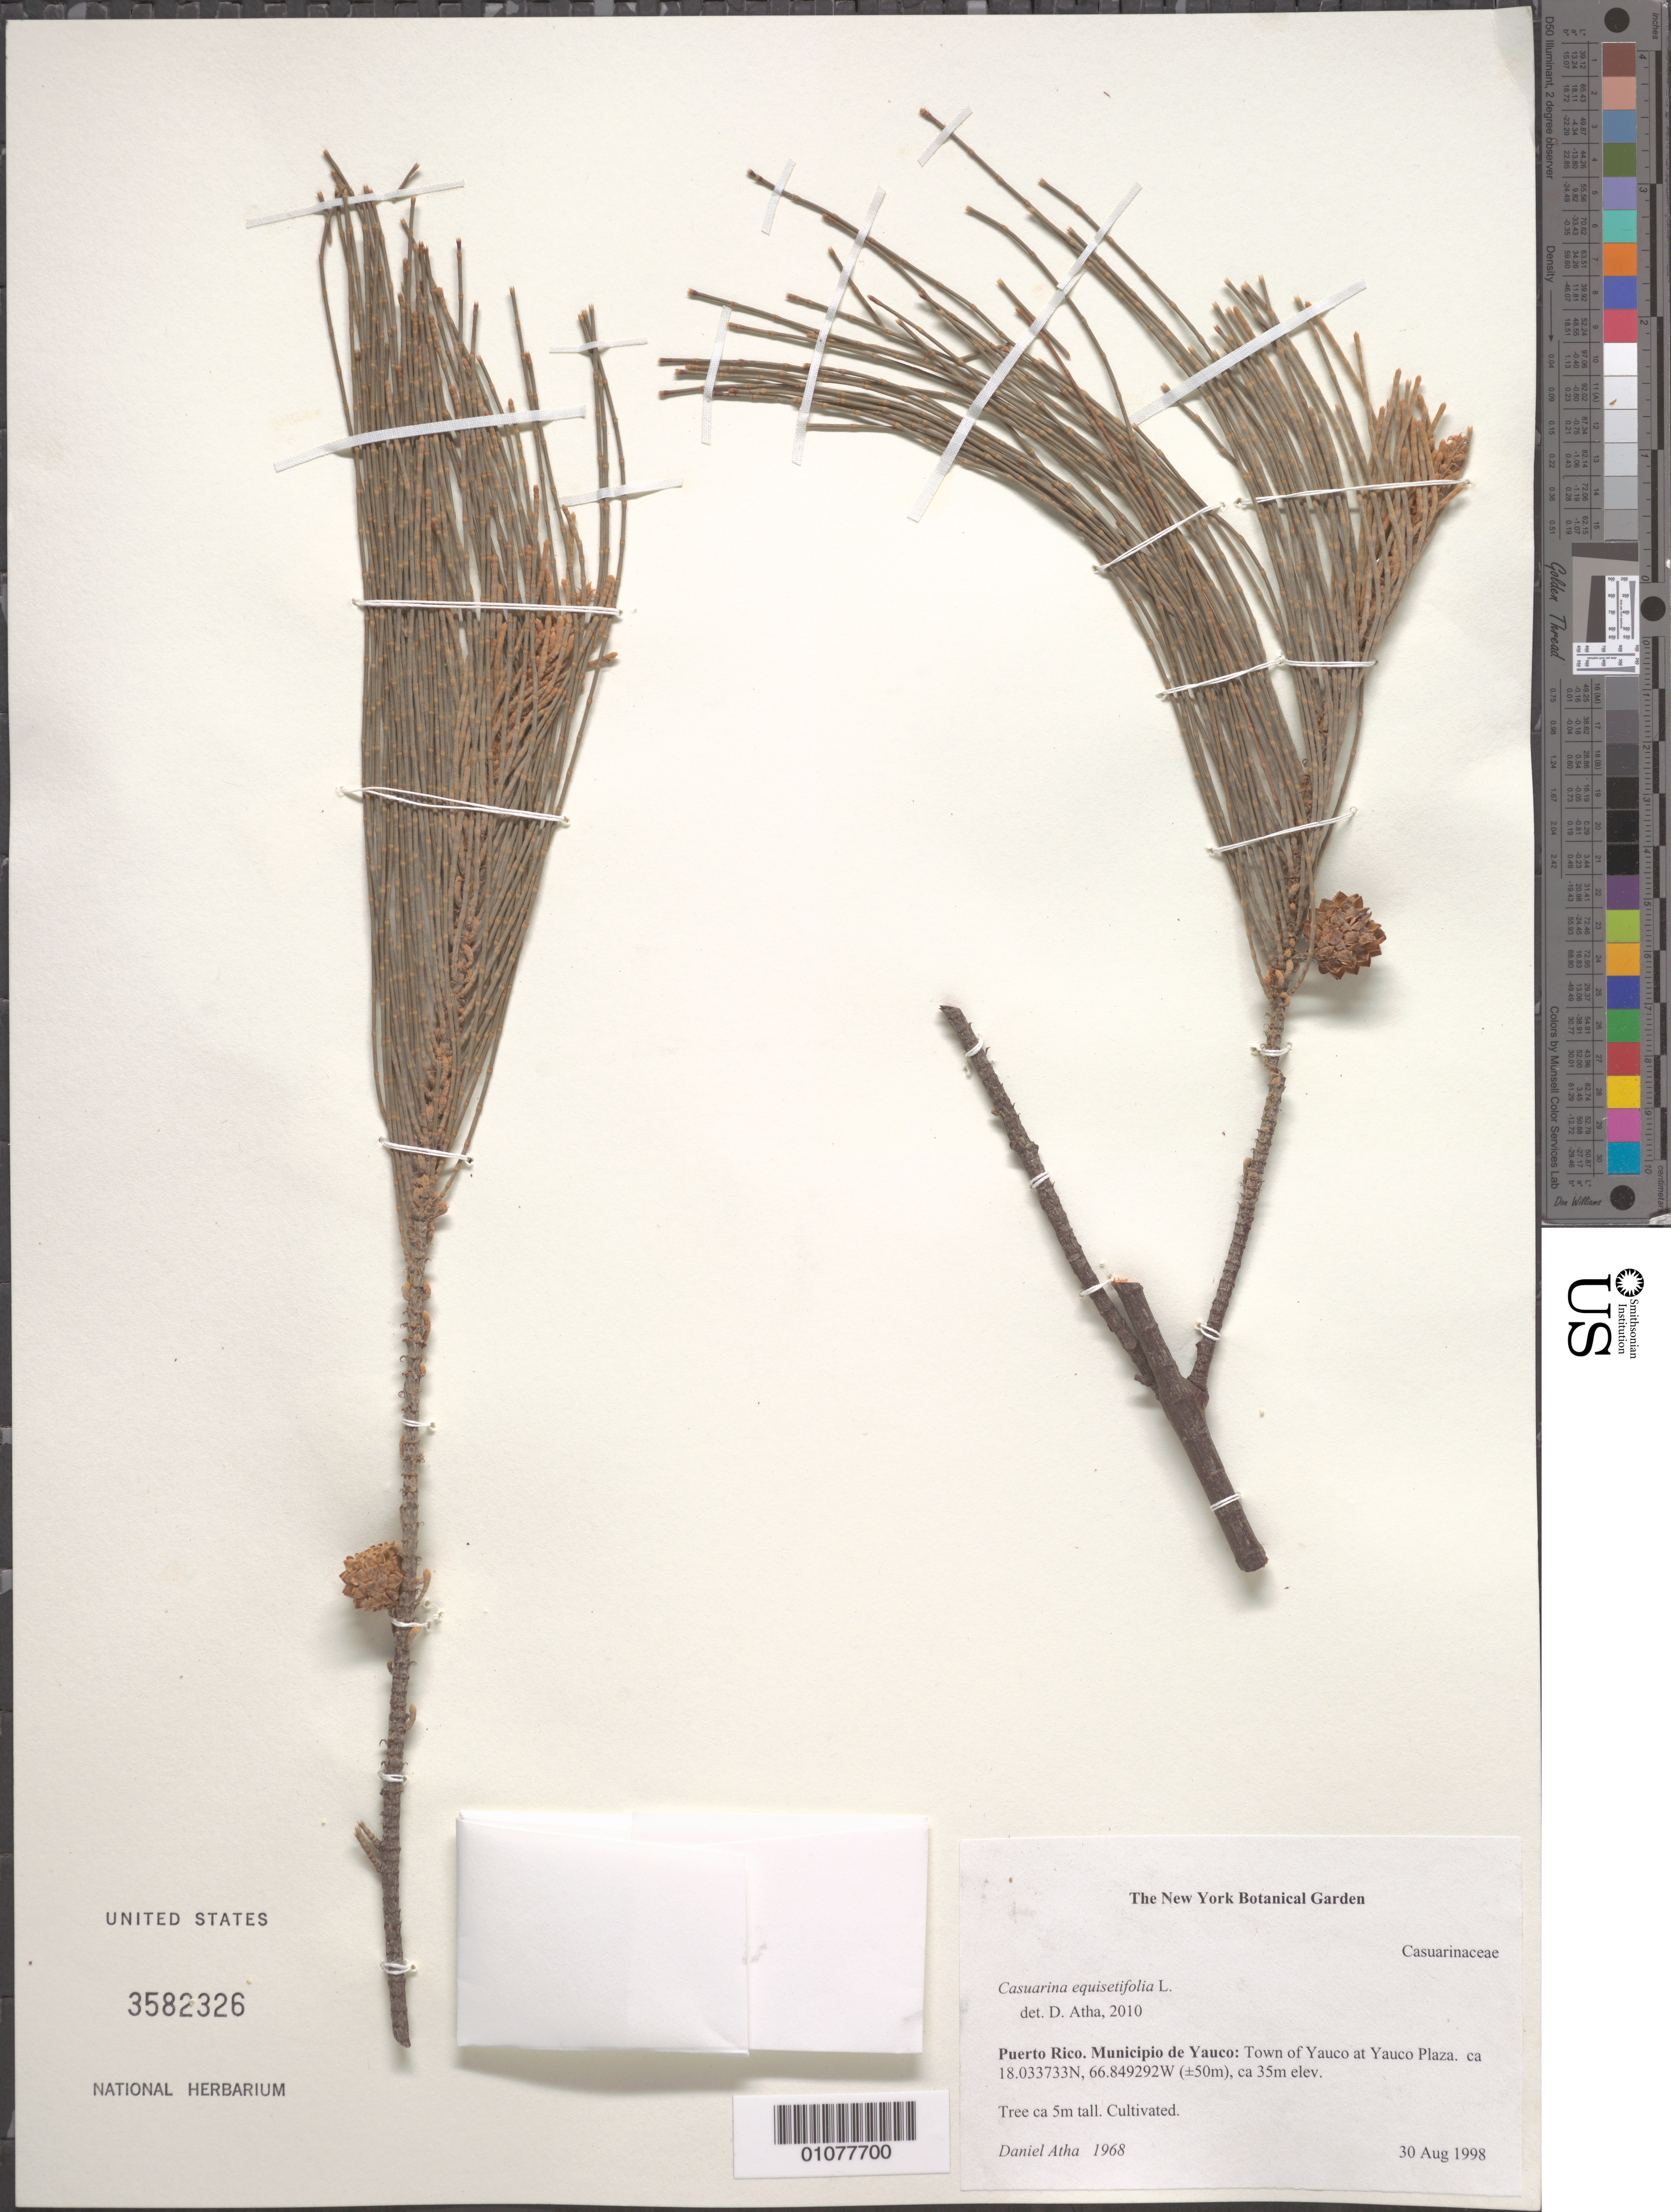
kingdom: Plantae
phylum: Tracheophyta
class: Magnoliopsida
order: Fagales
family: Casuarinaceae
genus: Casuarina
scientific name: Casuarina equisetifolia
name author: L.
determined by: Atha, D.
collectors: D. Atha & J. A. Cedeño M.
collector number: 1968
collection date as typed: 30 Aug 1998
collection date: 1998-08-30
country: Puerto Rico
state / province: Yauco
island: Puerto Rico I.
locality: Municipio Yauco; Town of Yauco at Yauco Plaza.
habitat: Cultivated.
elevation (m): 35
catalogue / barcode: US 3582326